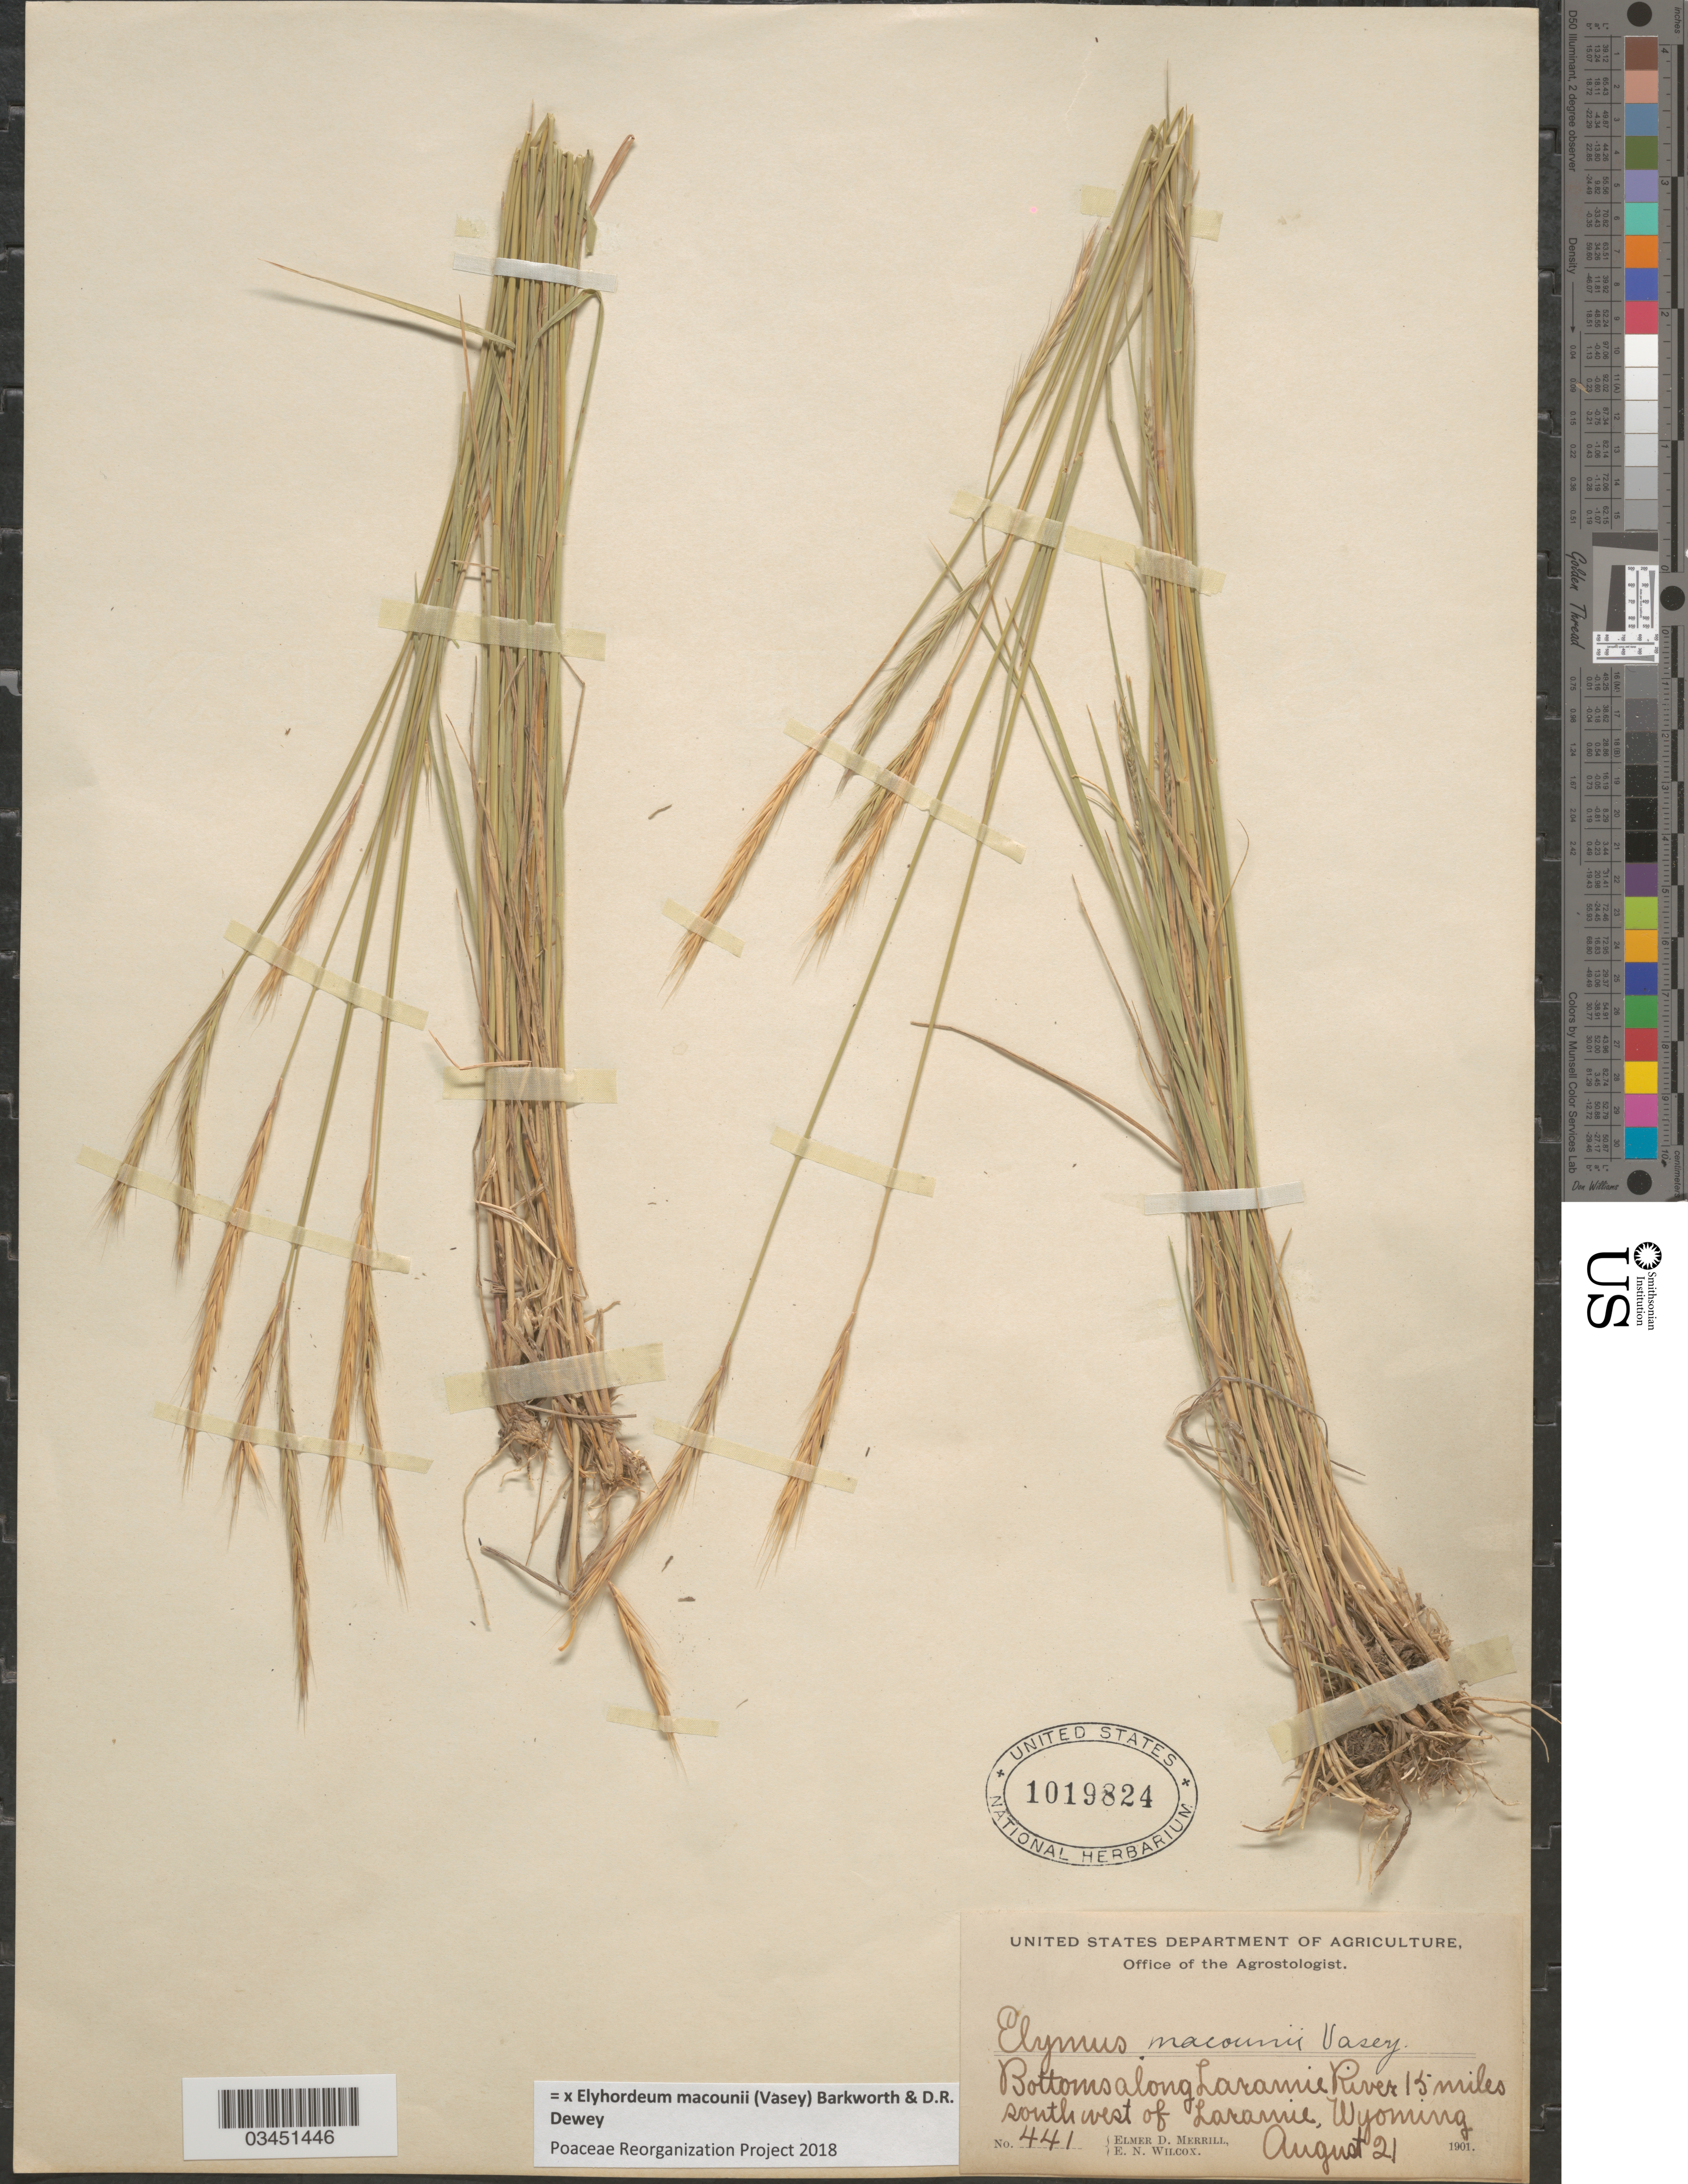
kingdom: Plantae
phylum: Tracheophyta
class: Liliopsida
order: Poales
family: Poaceae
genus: Elyhordeum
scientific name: x Elyhordeum macounii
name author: (Vasey) Barkworth & Dewey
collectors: E. D. Merrill & E. Wilcox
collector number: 441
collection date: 1901-08-21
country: United States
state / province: Wyoming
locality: Bottoms along Laramie River 15 miles south west of Laramie.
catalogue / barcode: US 1019824